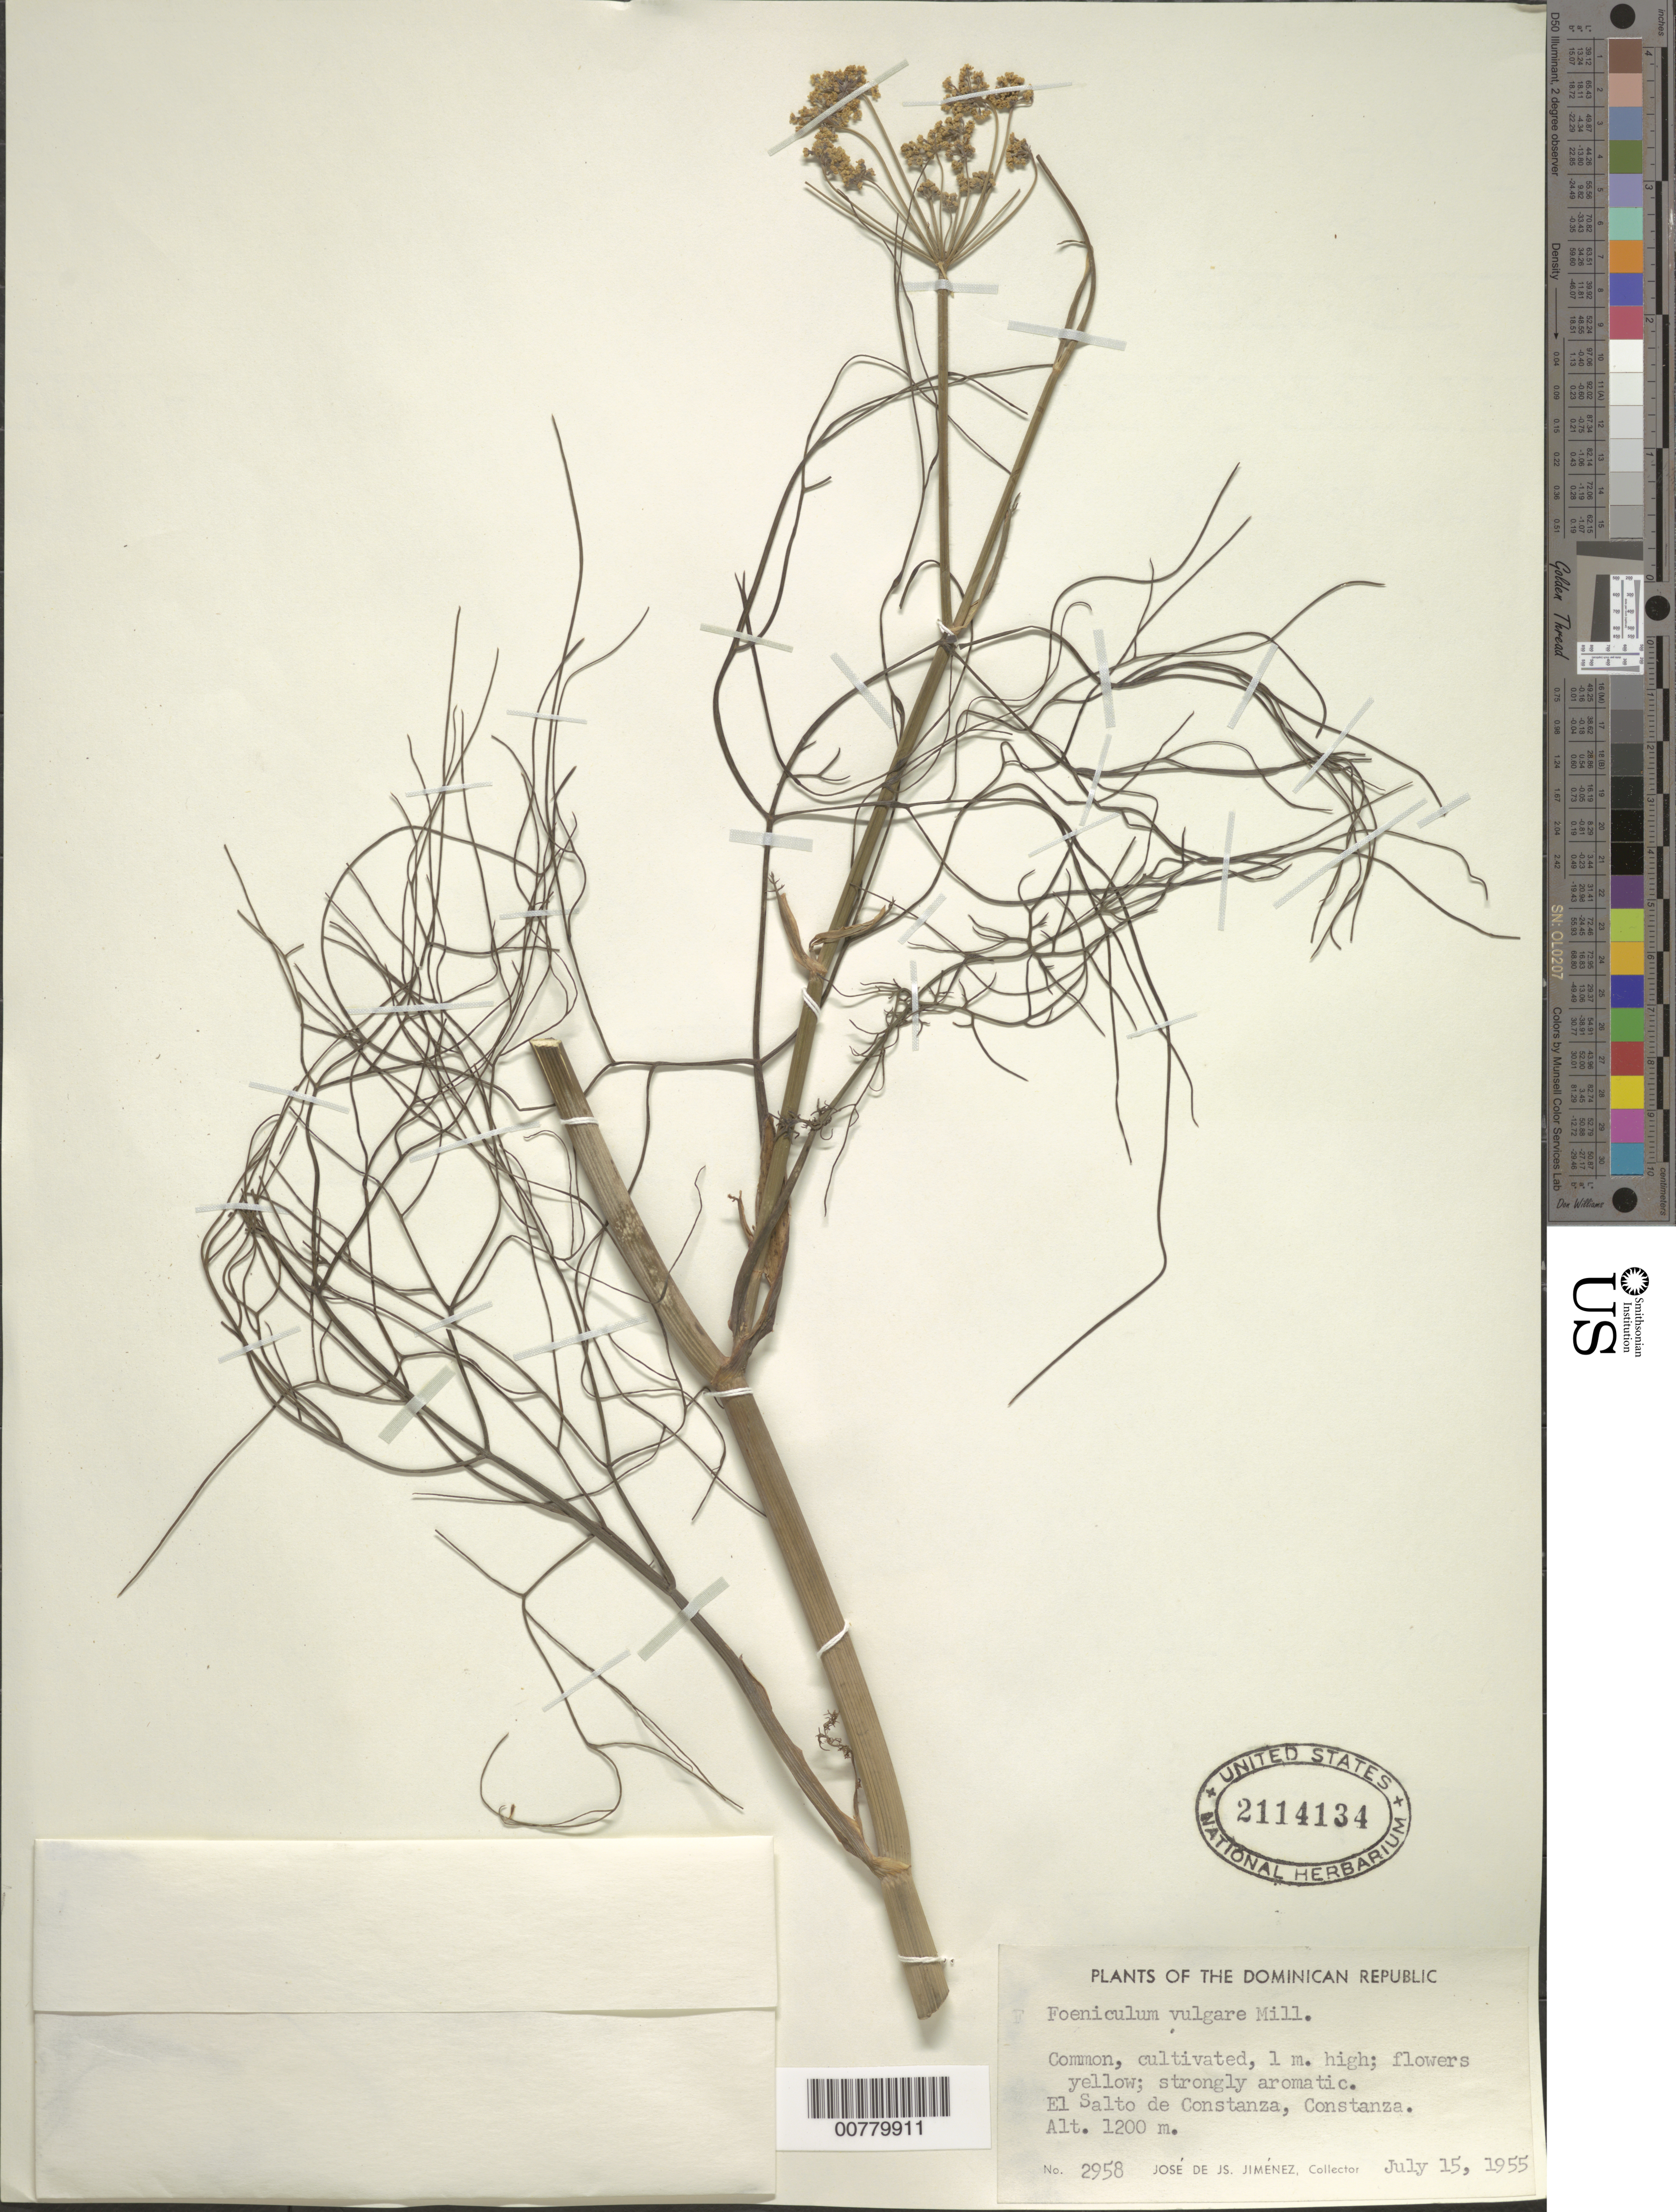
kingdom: Plantae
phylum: Tracheophyta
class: Magnoliopsida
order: Apiales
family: Apiaceae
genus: Foeniculum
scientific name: Foeniculum vulgare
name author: Mill.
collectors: J. J. Jiménez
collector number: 2958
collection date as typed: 15 Jul 1955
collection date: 1955-07-15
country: Dominican Republic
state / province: La Vega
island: Hispaniola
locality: Constanza, El Salto de Constanza.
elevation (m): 1200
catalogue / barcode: US 2114134